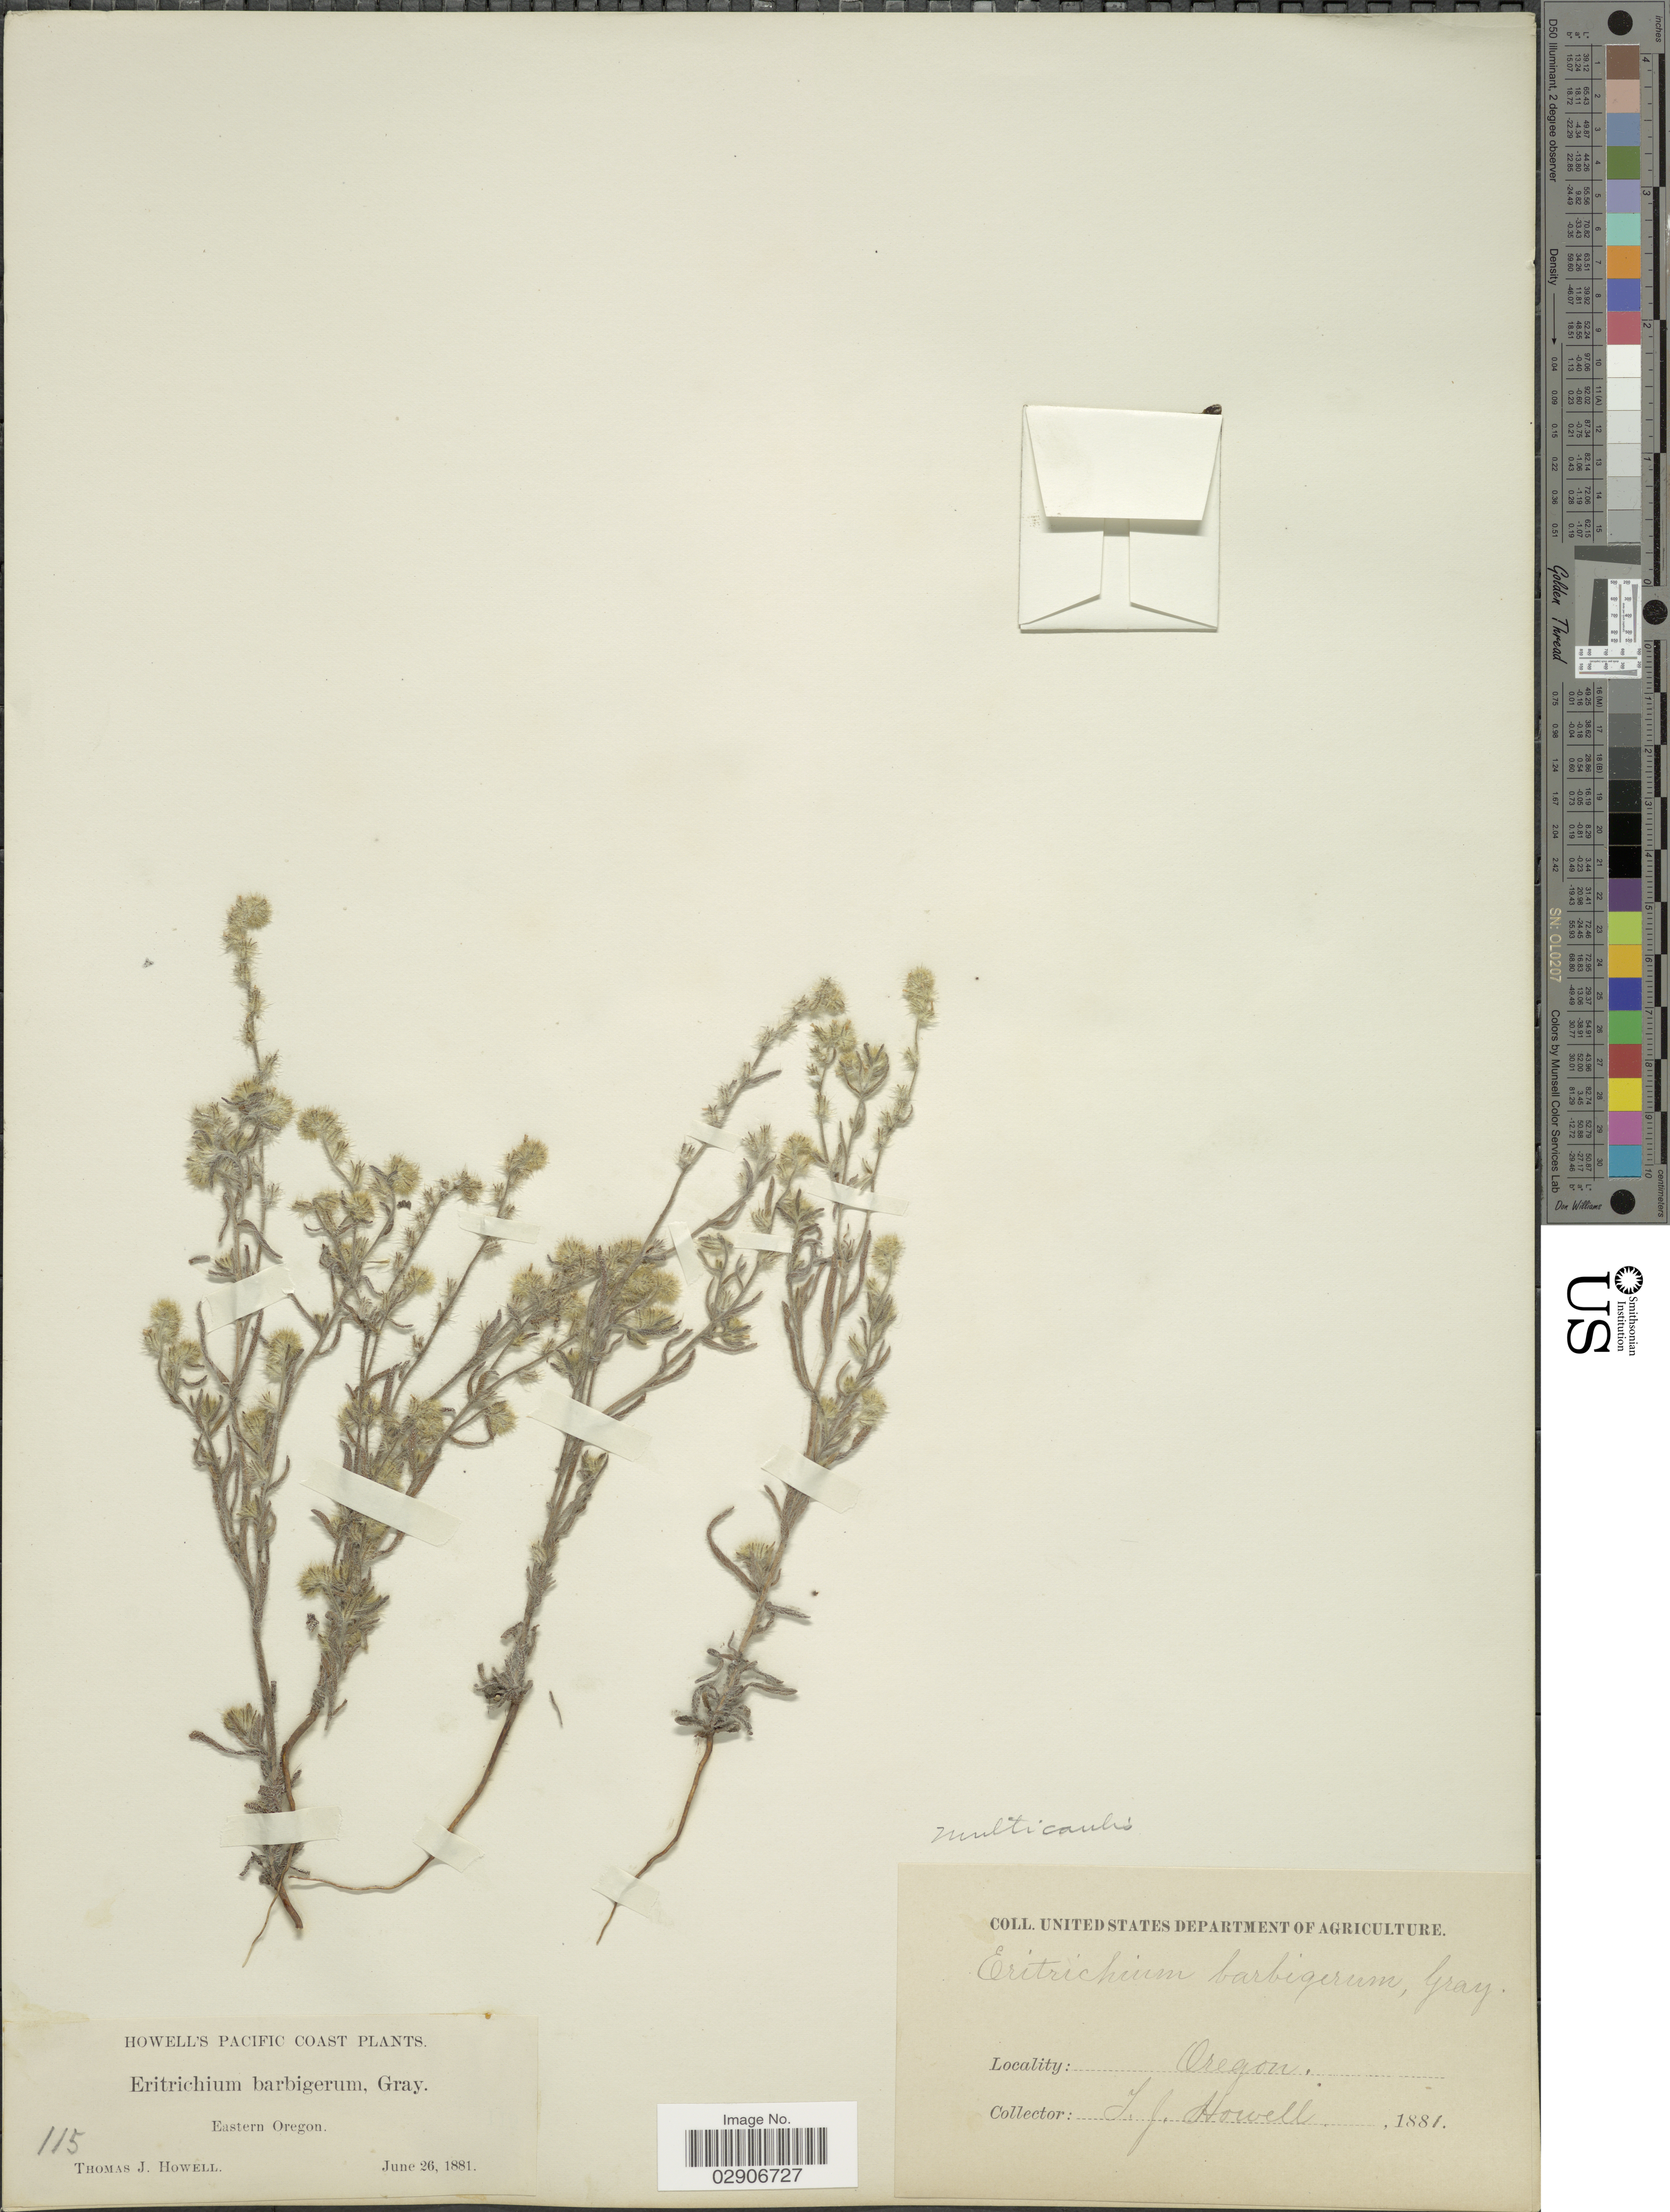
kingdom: Plantae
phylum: Tracheophyta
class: Magnoliopsida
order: Boraginales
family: Boraginaceae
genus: Cryptantha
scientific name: Cryptantha ambigua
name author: (A. Gray) Greene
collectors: T. J. Howell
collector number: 115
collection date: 1881-06-26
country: United States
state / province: Oregon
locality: Eastern Oregon. Oregon. Pacific Coast.